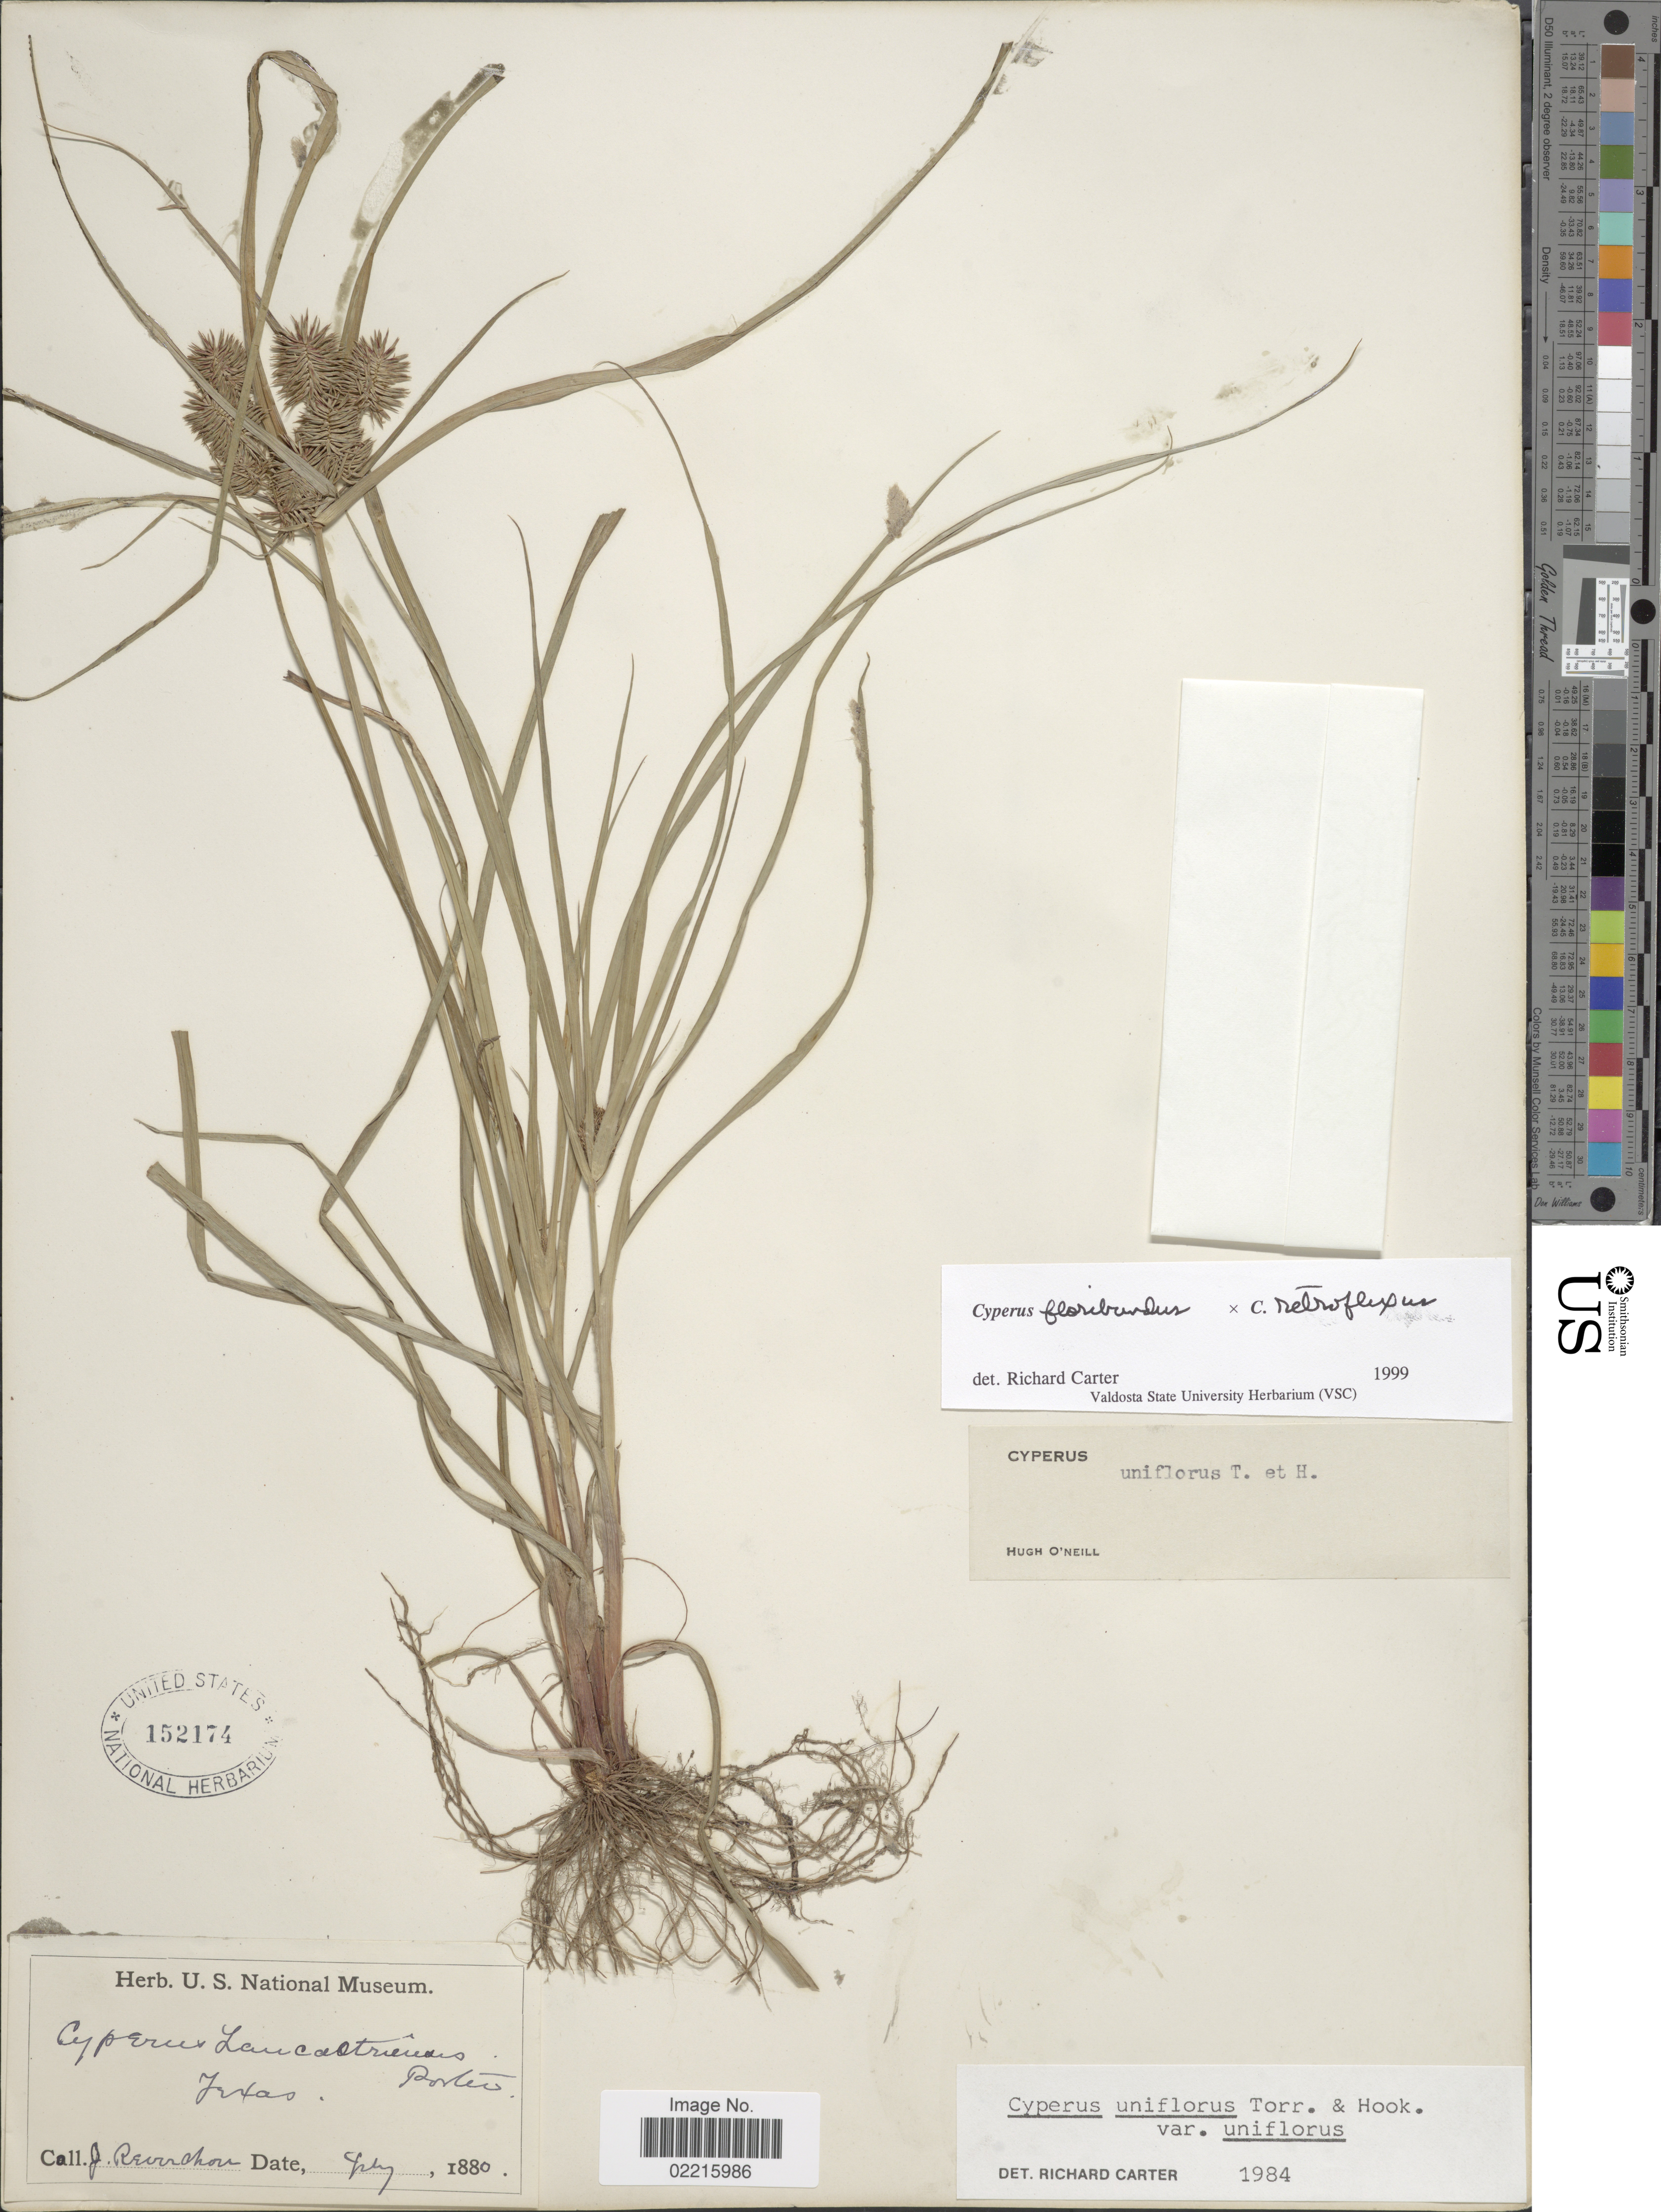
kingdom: Plantae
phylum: Tracheophyta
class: Liliopsida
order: Poales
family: Cyperaceae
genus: Cyperus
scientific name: Cyperus floribundus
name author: (Kük.) R. Carter & S.D. Jones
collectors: J. Reverchon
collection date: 1880-07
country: United States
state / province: Texas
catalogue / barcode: US 152174